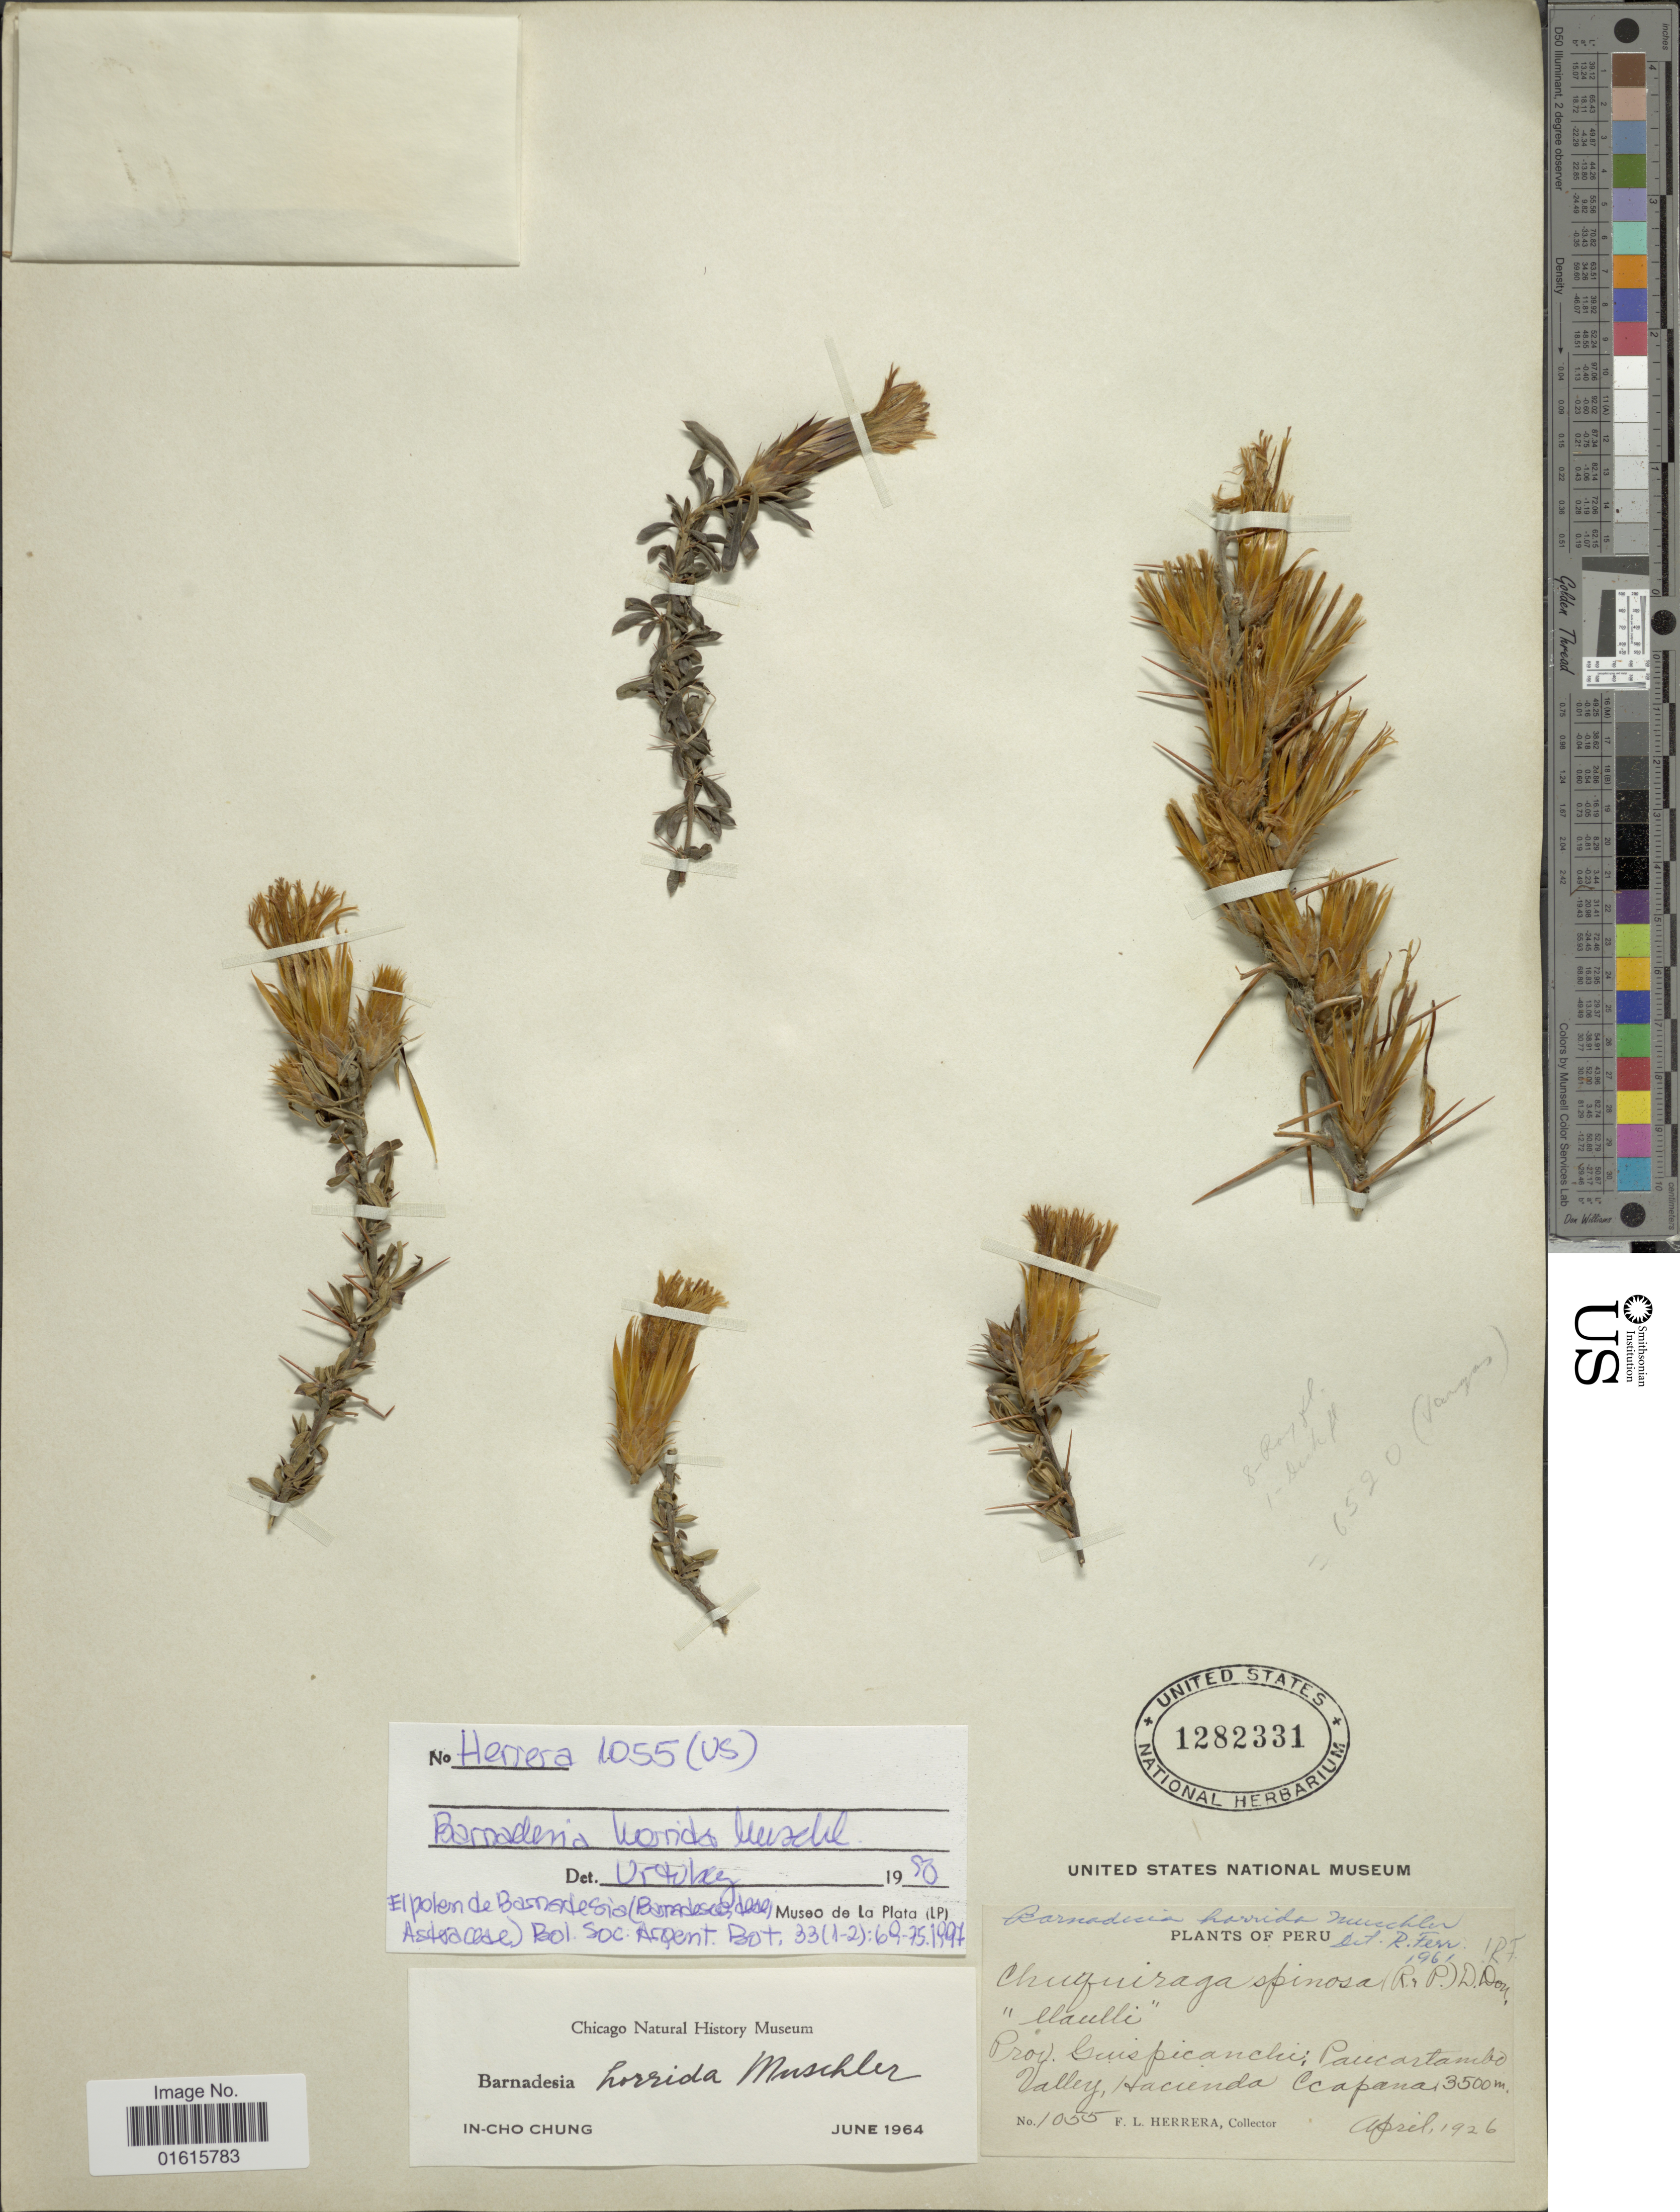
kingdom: Plantae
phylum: Tracheophyta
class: Magnoliopsida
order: Asterales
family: Asteraceae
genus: Barnadesia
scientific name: Barnadesia horrida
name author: Muschl.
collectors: F. L. Herrera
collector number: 1055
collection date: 1926-04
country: Peru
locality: Llaulli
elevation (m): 3500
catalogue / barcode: US 1282331